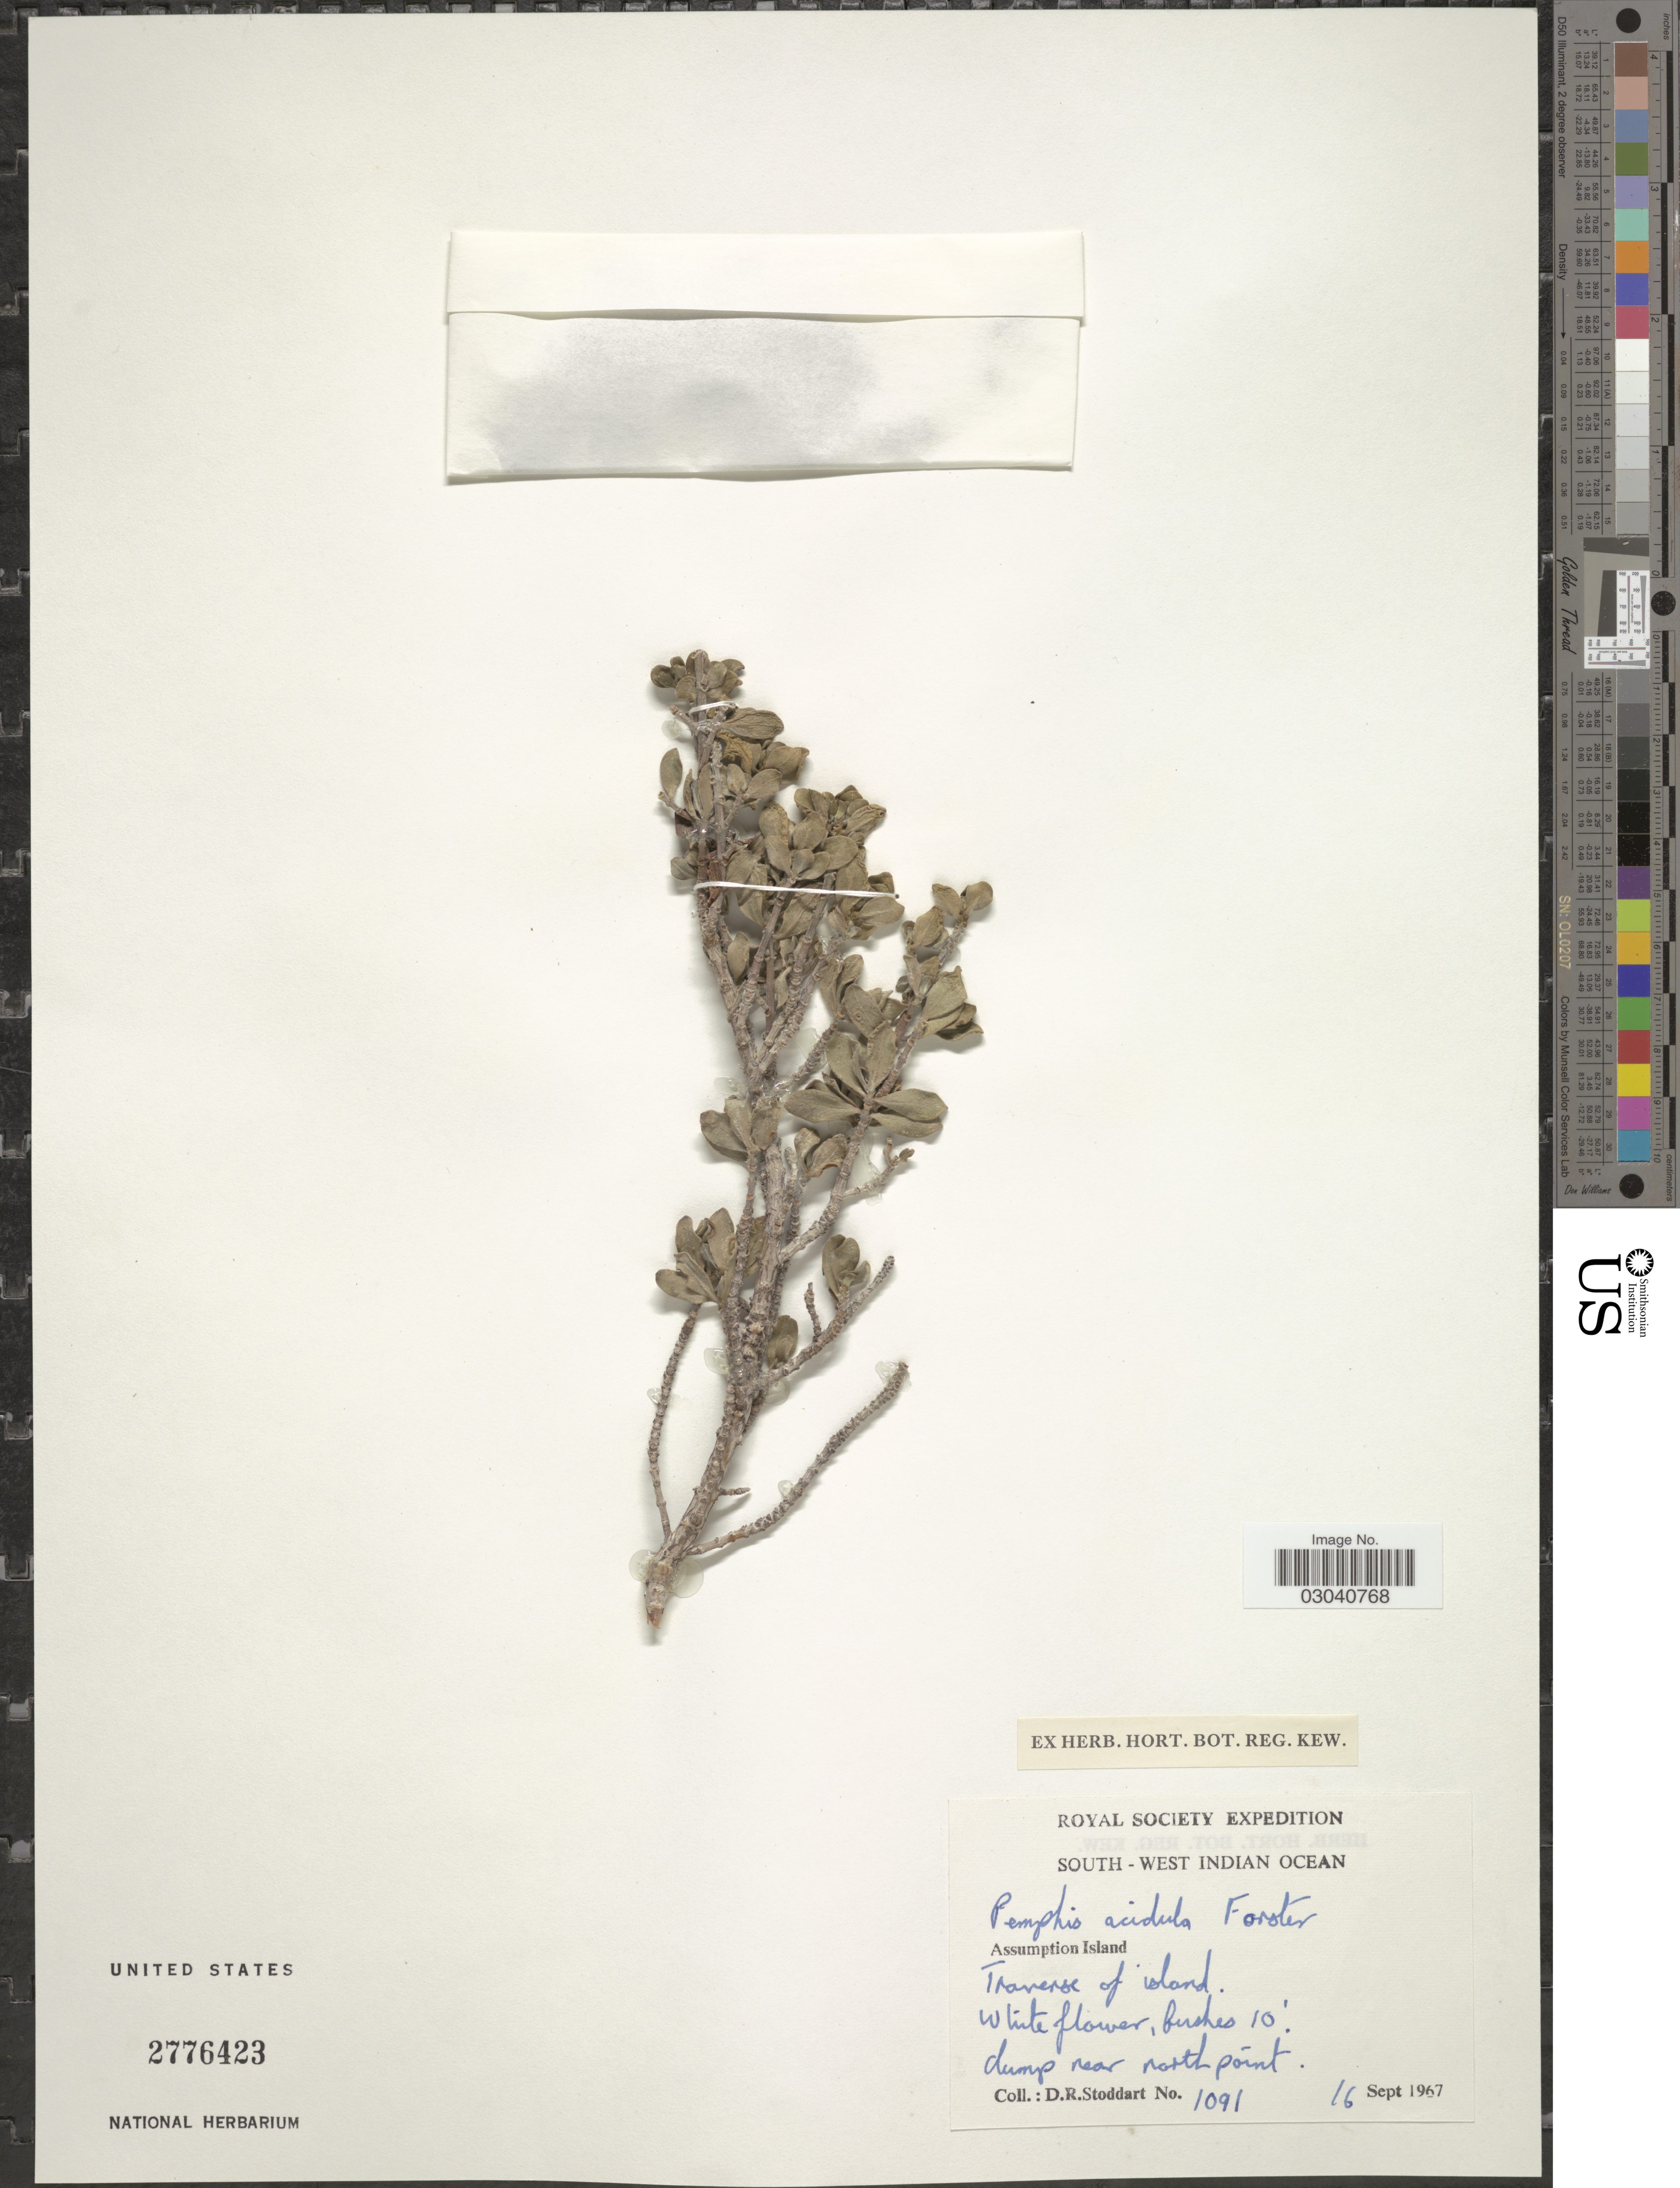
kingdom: Plantae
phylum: Tracheophyta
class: Magnoliopsida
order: Myrtales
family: Lythraceae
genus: Pemphis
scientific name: Pemphis acidula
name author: J.R. Forst. & G. Forst.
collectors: D. R. Stoddart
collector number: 1091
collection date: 1967-09-16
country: Seychelles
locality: South-West Indian Ocean. Assumption Island. Traverse of island.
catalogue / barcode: US 2776423